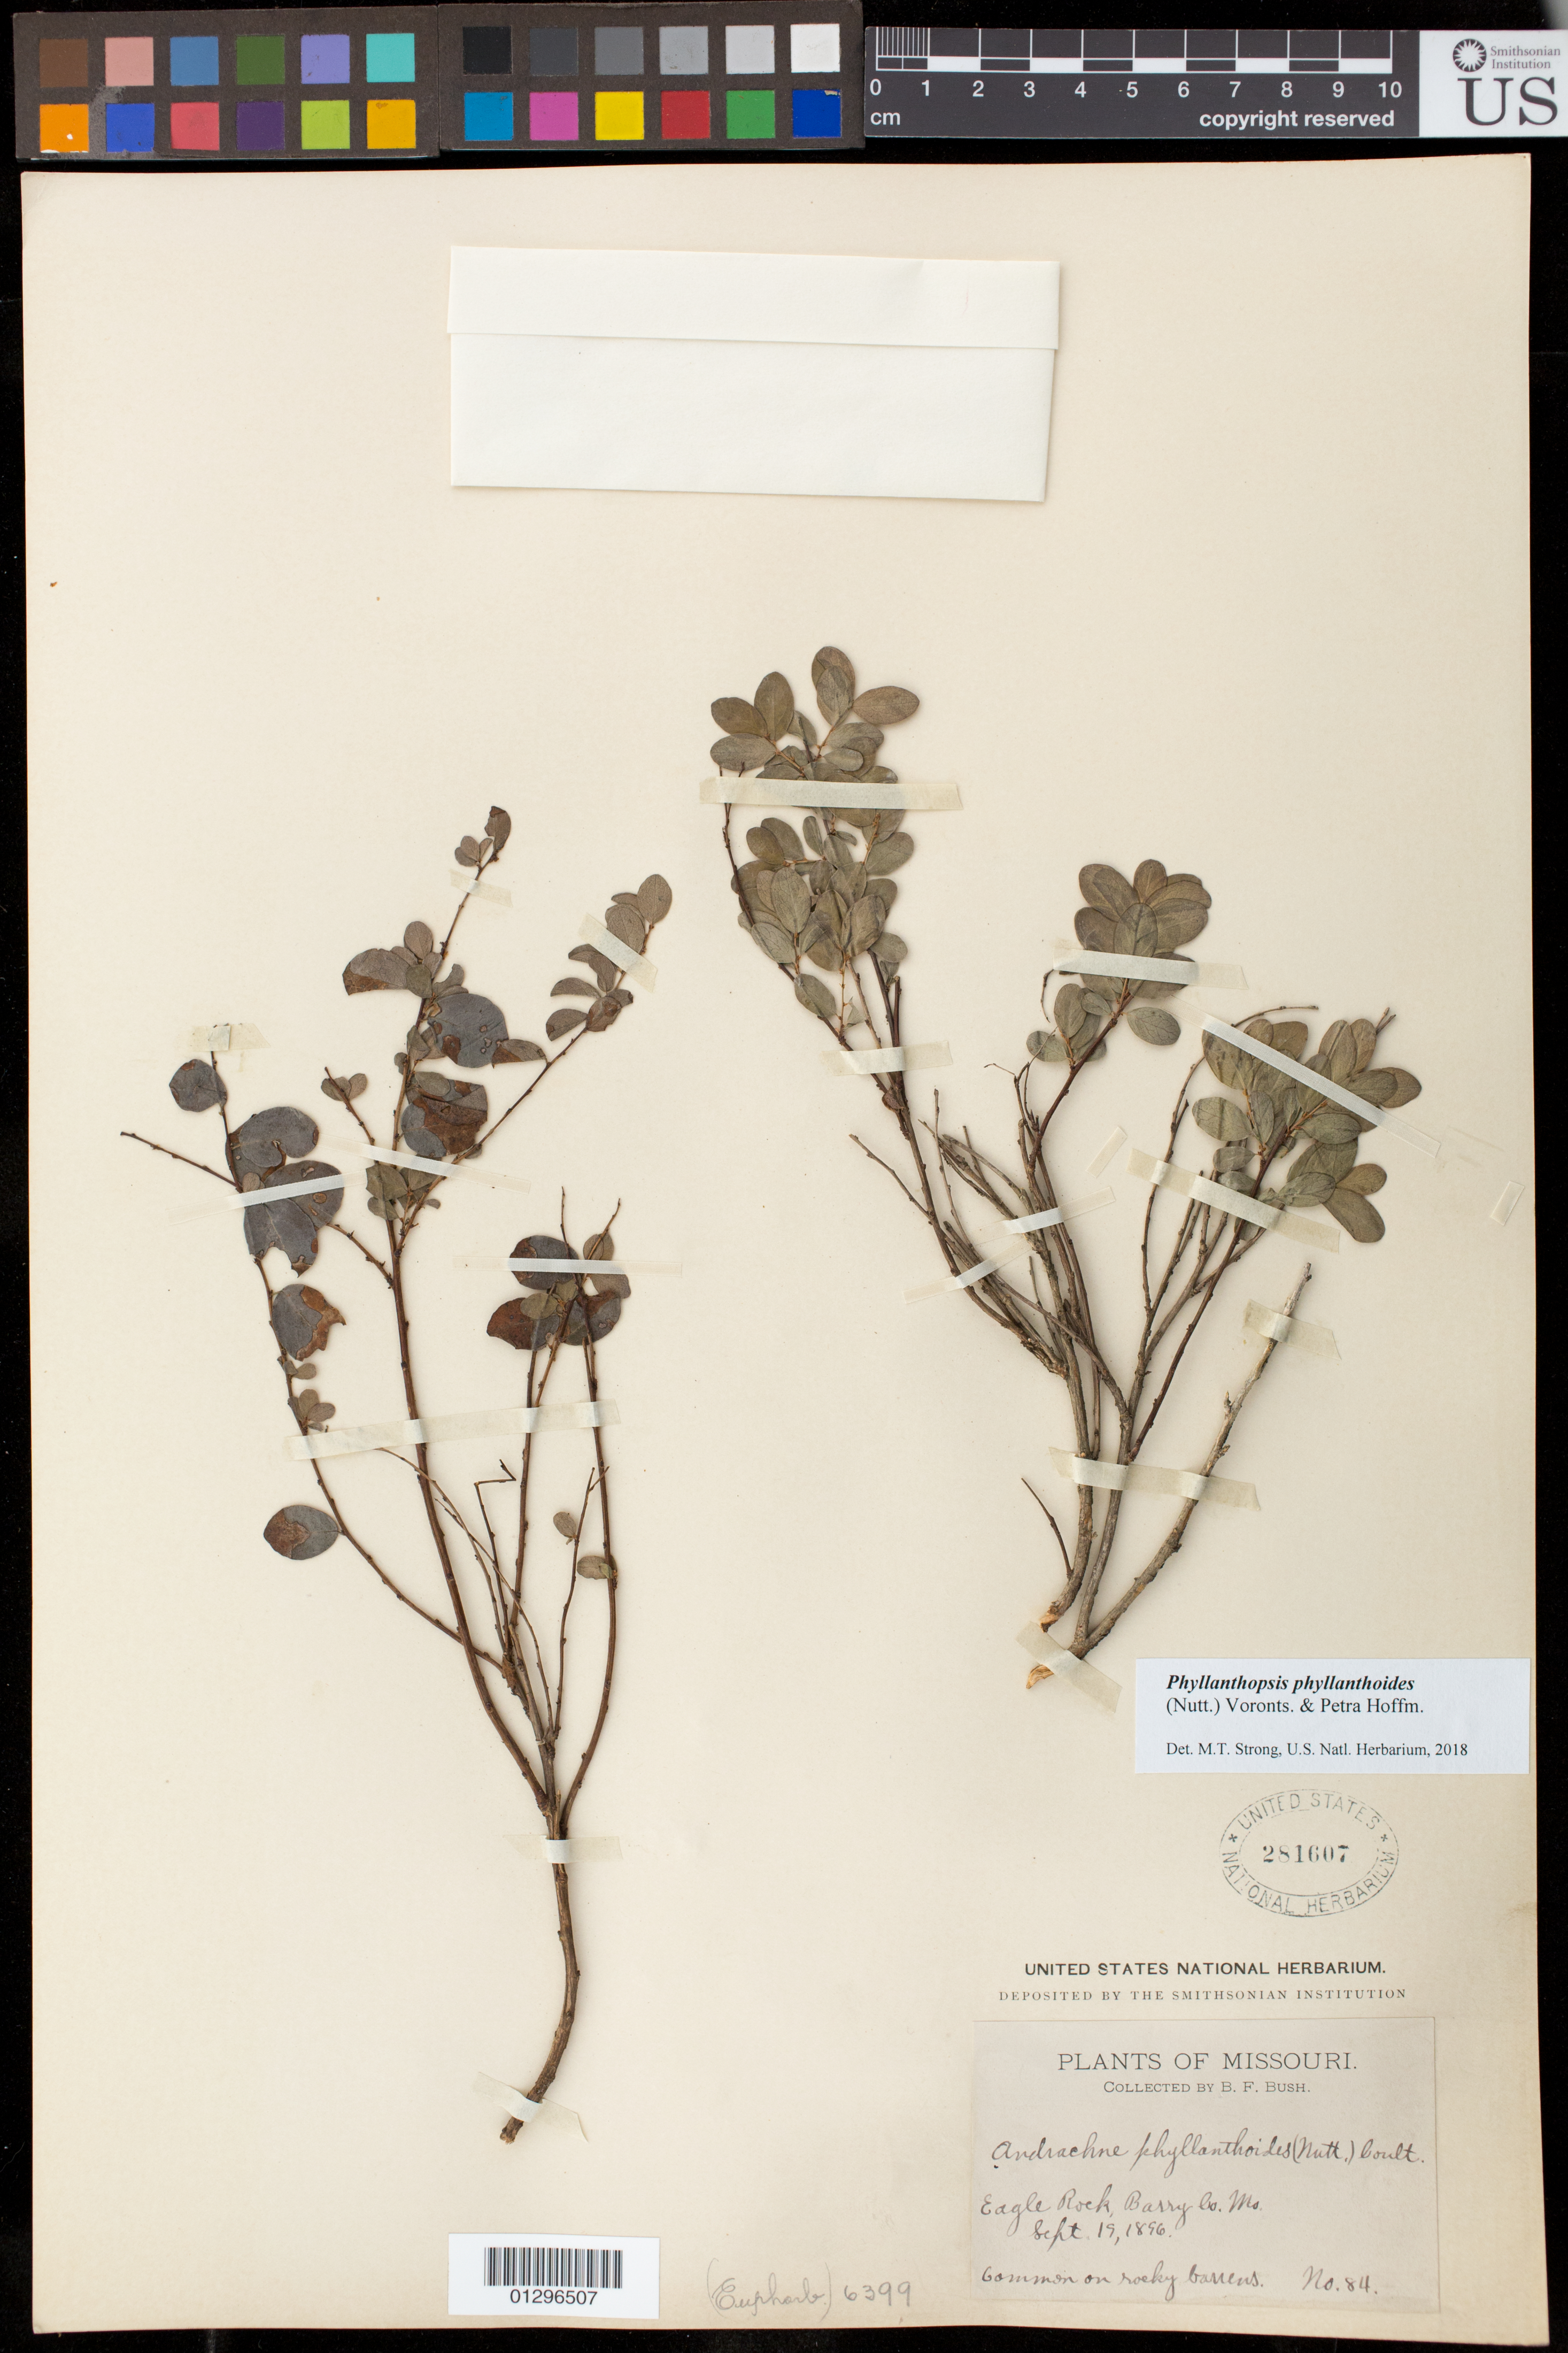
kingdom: Plantae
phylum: Tracheophyta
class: Magnoliopsida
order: Malpighiales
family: Phyllanthaceae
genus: Phyllanthopsis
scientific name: Phyllanthopsis phyllanthoides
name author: (Nutt.) Voronts. & Petra Hoffm.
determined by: Strong, M. T., (US), Smithsonian Institution - National Museum of Natural History (UNITED STATES)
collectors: B. F. Bush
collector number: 84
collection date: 1896-09-19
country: United States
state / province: Missouri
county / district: Barry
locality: Eagle Rock.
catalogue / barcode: US 281607